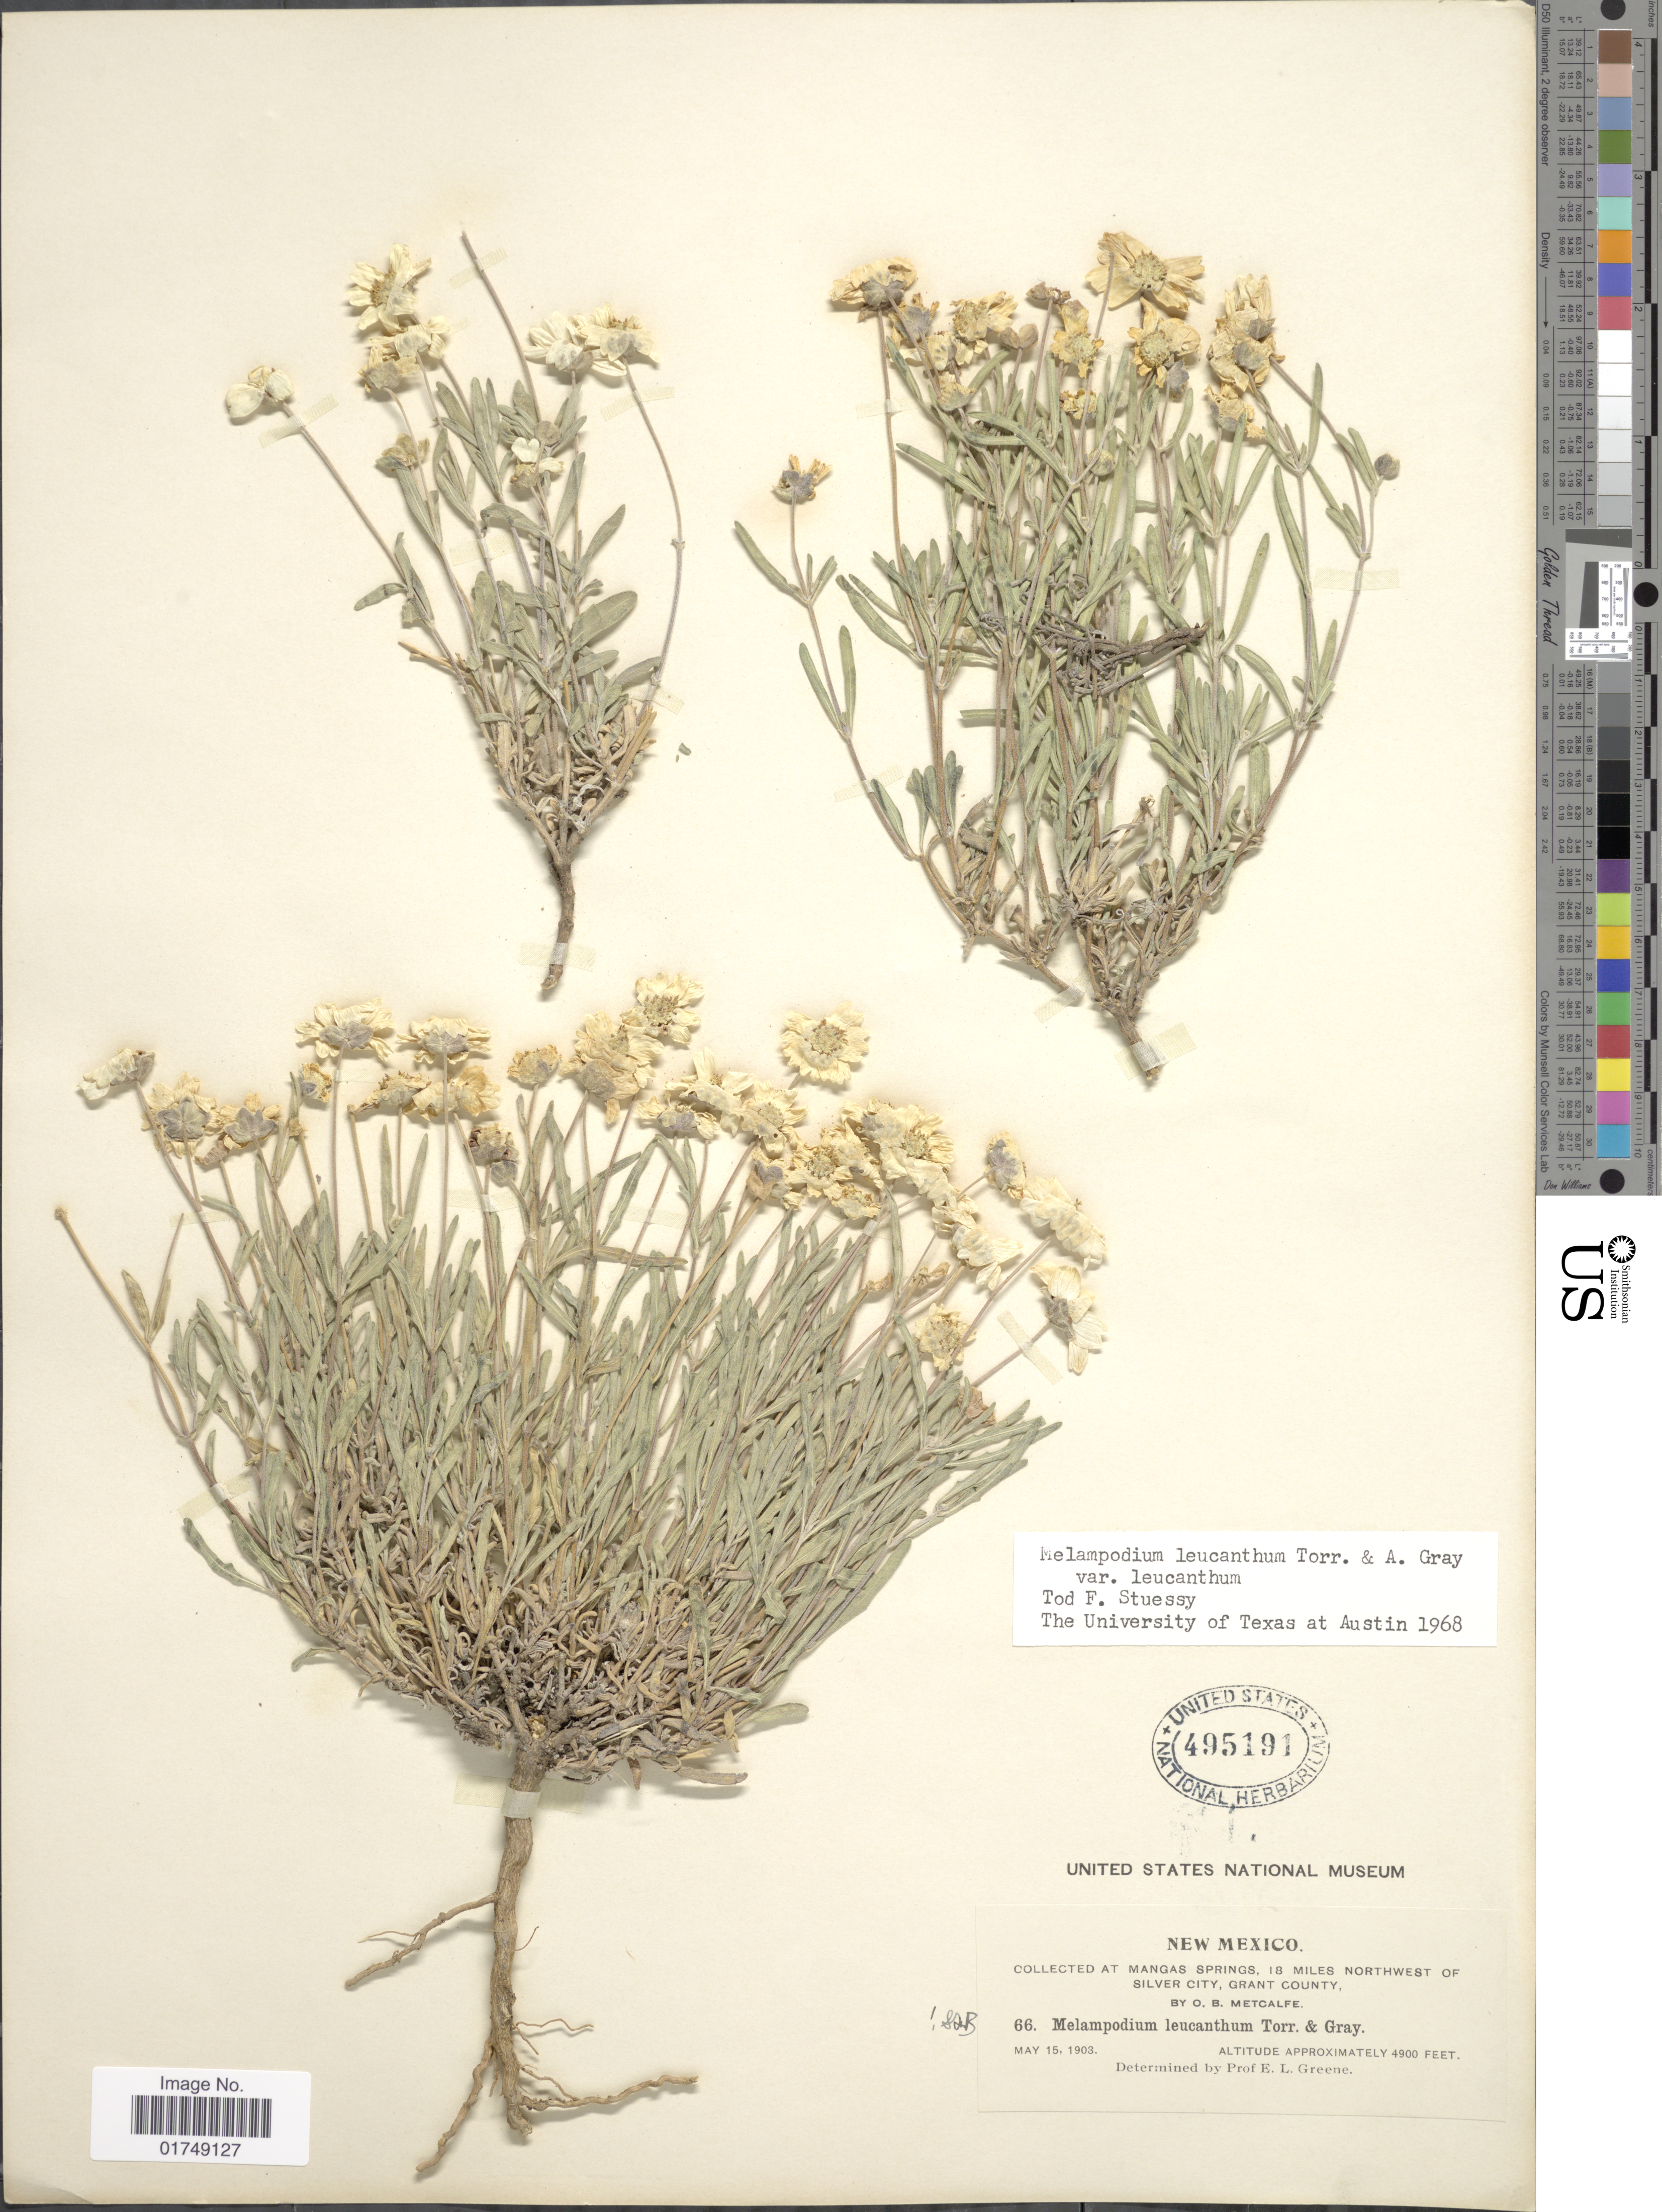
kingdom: Plantae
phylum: Tracheophyta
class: Magnoliopsida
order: Asterales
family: Asteraceae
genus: Melampodium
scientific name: Melampodium leucanthum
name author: Torr. & A. Gray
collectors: O. B. Metcalfe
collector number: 66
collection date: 1903-05-15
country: United States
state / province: New Mexico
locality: Mangas Springs, 18 miles northwest of Silver City, Grant County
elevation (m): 1494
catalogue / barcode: US 495191